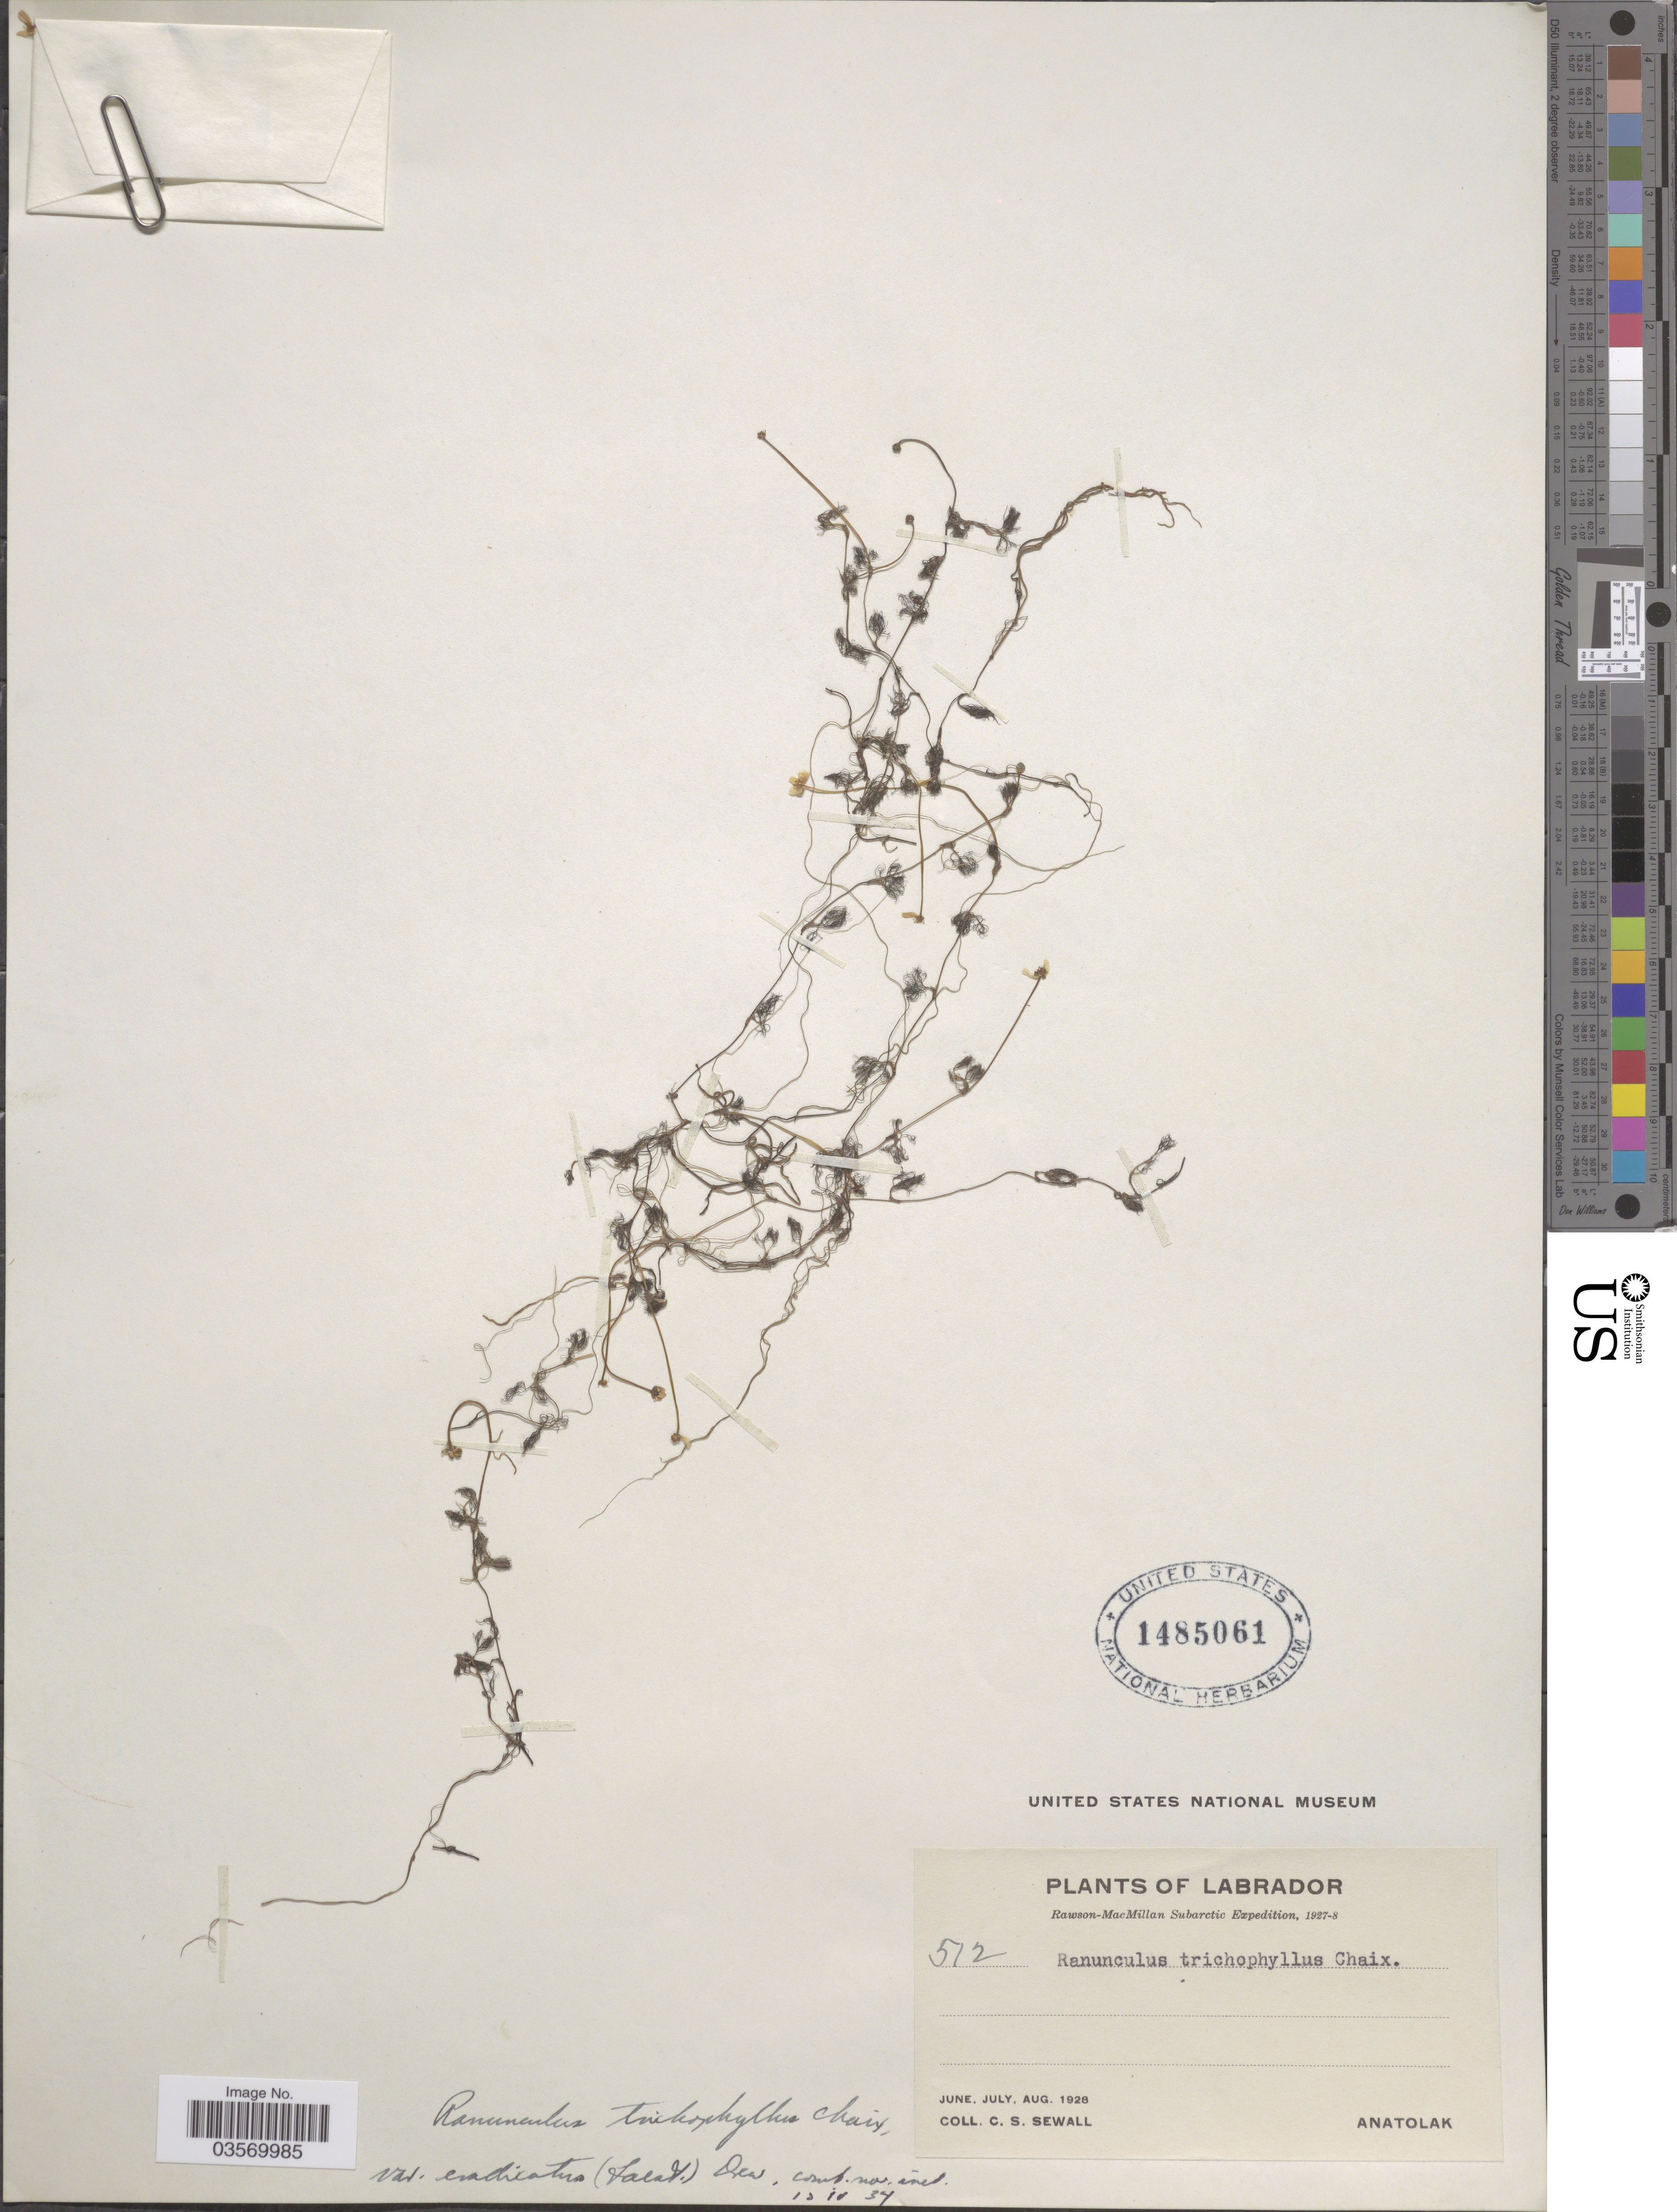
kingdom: Plantae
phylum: Tracheophyta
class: Magnoliopsida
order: Ranunculales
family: Ranunculaceae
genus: Ranunculus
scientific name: Ranunculus sp.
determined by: Strong, Mark T., (BOT), Smithsonian Institution - National Museum of Natural History (UNITED STATES)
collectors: C. Sewall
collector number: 512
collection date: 1928-06/1928-08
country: Canada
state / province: Newfoundland and Labrador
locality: Labrador. Anatolak.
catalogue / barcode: US 1485061